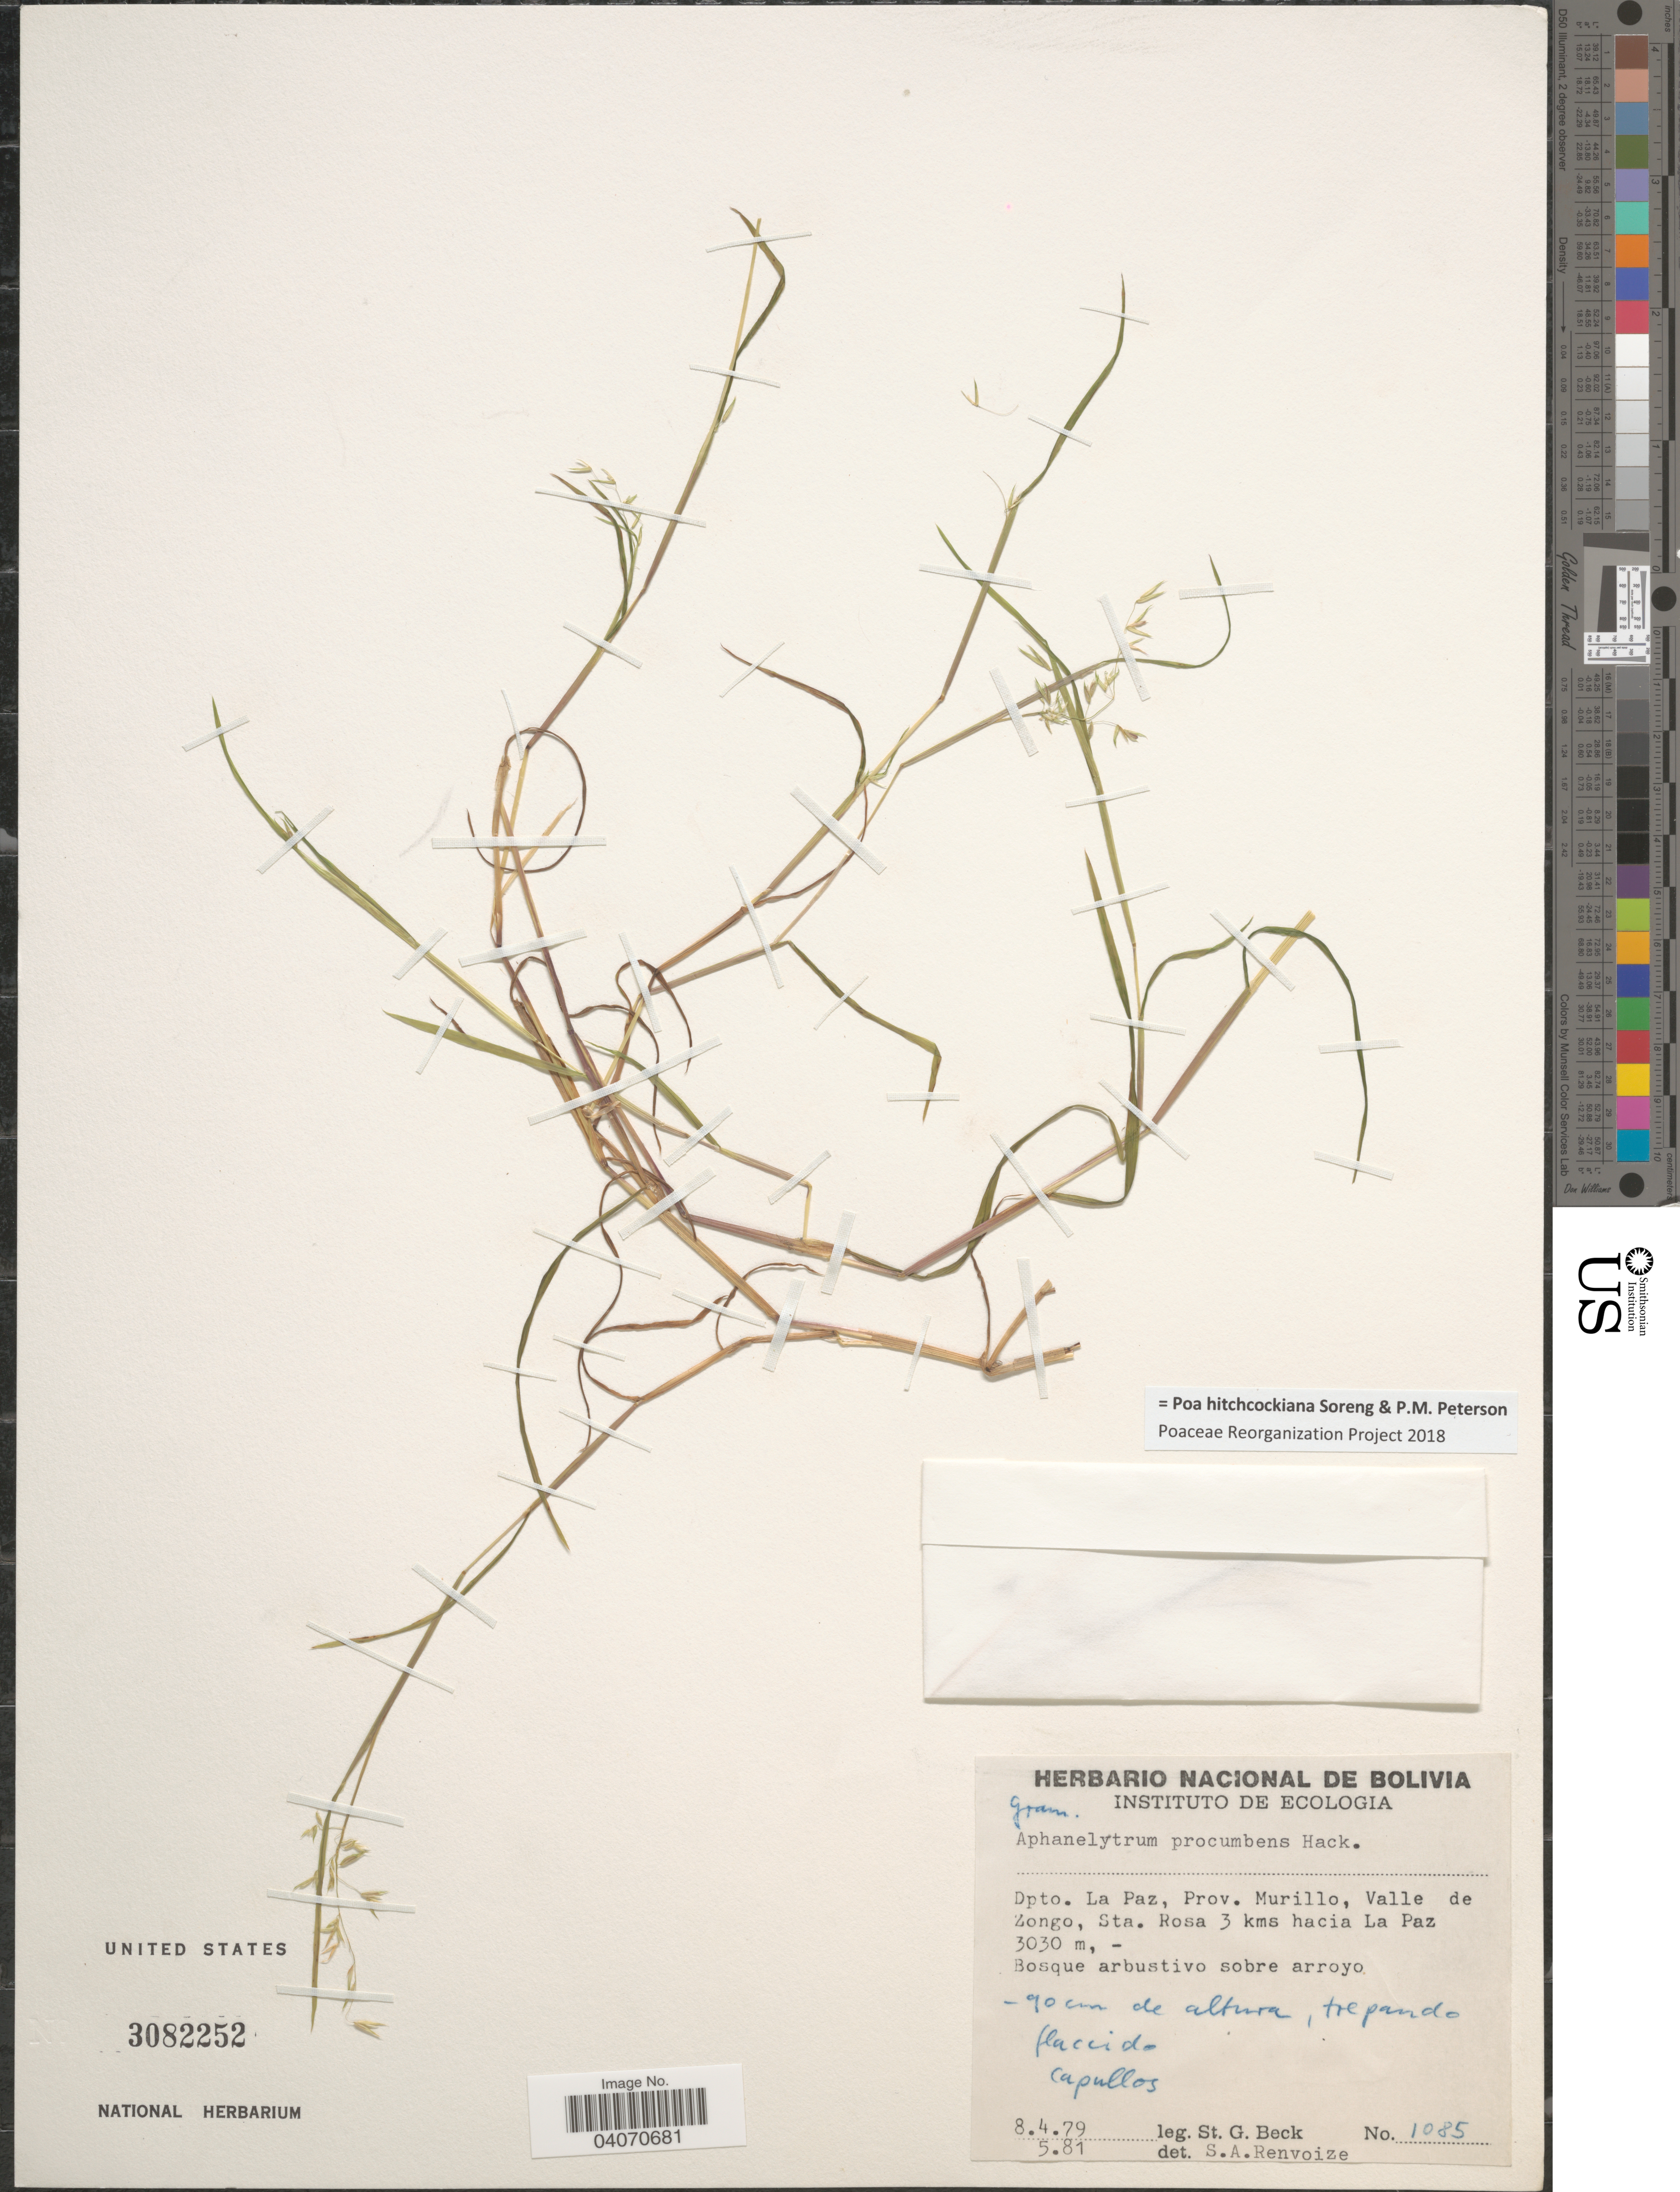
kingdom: Plantae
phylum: Tracheophyta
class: Liliopsida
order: Poales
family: Poaceae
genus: Poa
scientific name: Poa hitchcockiana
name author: Soreng & P.M. Peterson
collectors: S. G. Beck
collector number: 1085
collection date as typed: Transcribed d/m/y: 8/4/79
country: Bolivia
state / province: La Paz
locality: Dpto. La Paz, Prov. Murillo, Valle de Zongo, Sta. Rosa 3 kms hacia La Paz.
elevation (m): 3030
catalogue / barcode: US 3082252